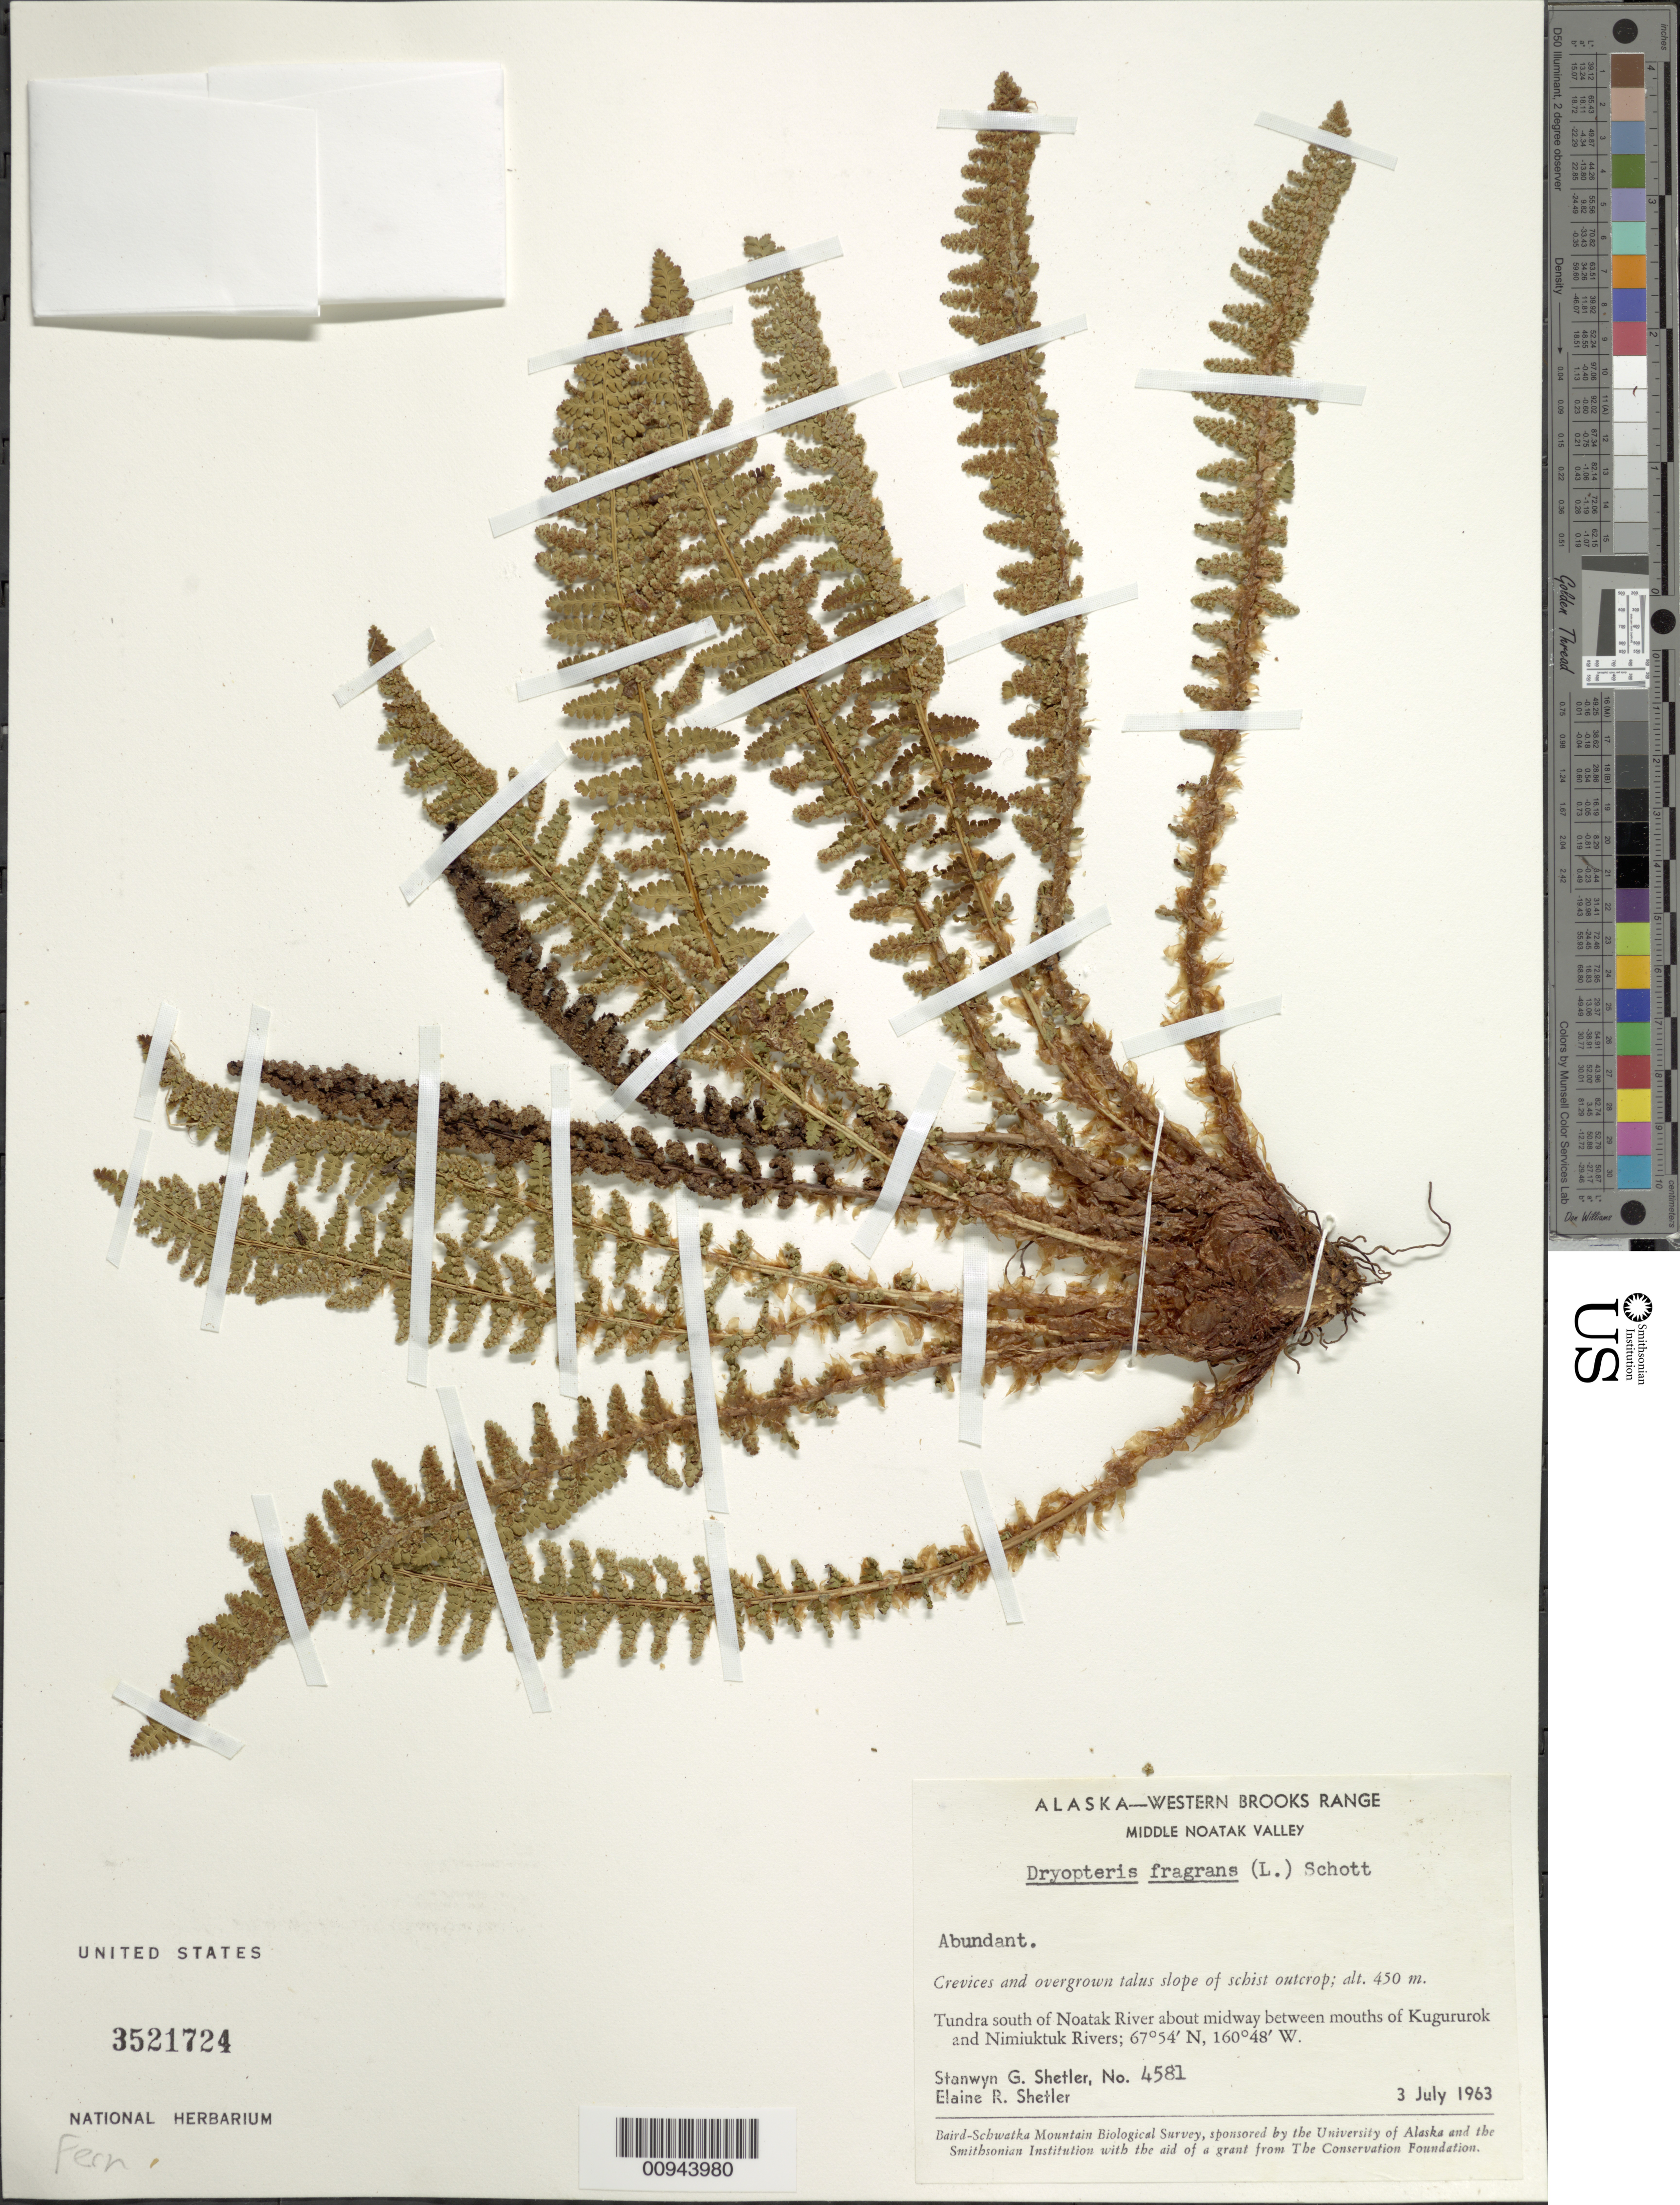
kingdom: Plantae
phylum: Tracheophyta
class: Polypodiopsida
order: Polypodiales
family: Dryopteridaceae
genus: Dryopteris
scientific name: Dryopteris fragrans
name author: (L.) Schott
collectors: S. Shetler & E. R. Shetler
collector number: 4581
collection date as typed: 03 Jul 1963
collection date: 1963-07-03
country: United States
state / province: Alaska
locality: S of Noatak River about midway between mouths of Kugururok and Nimiuktuk Rivers. Western Brooks Range, Middle Noatak Valley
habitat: Tundra. Crevices and overgrown talus slope of schist outcrop.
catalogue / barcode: US 3521724